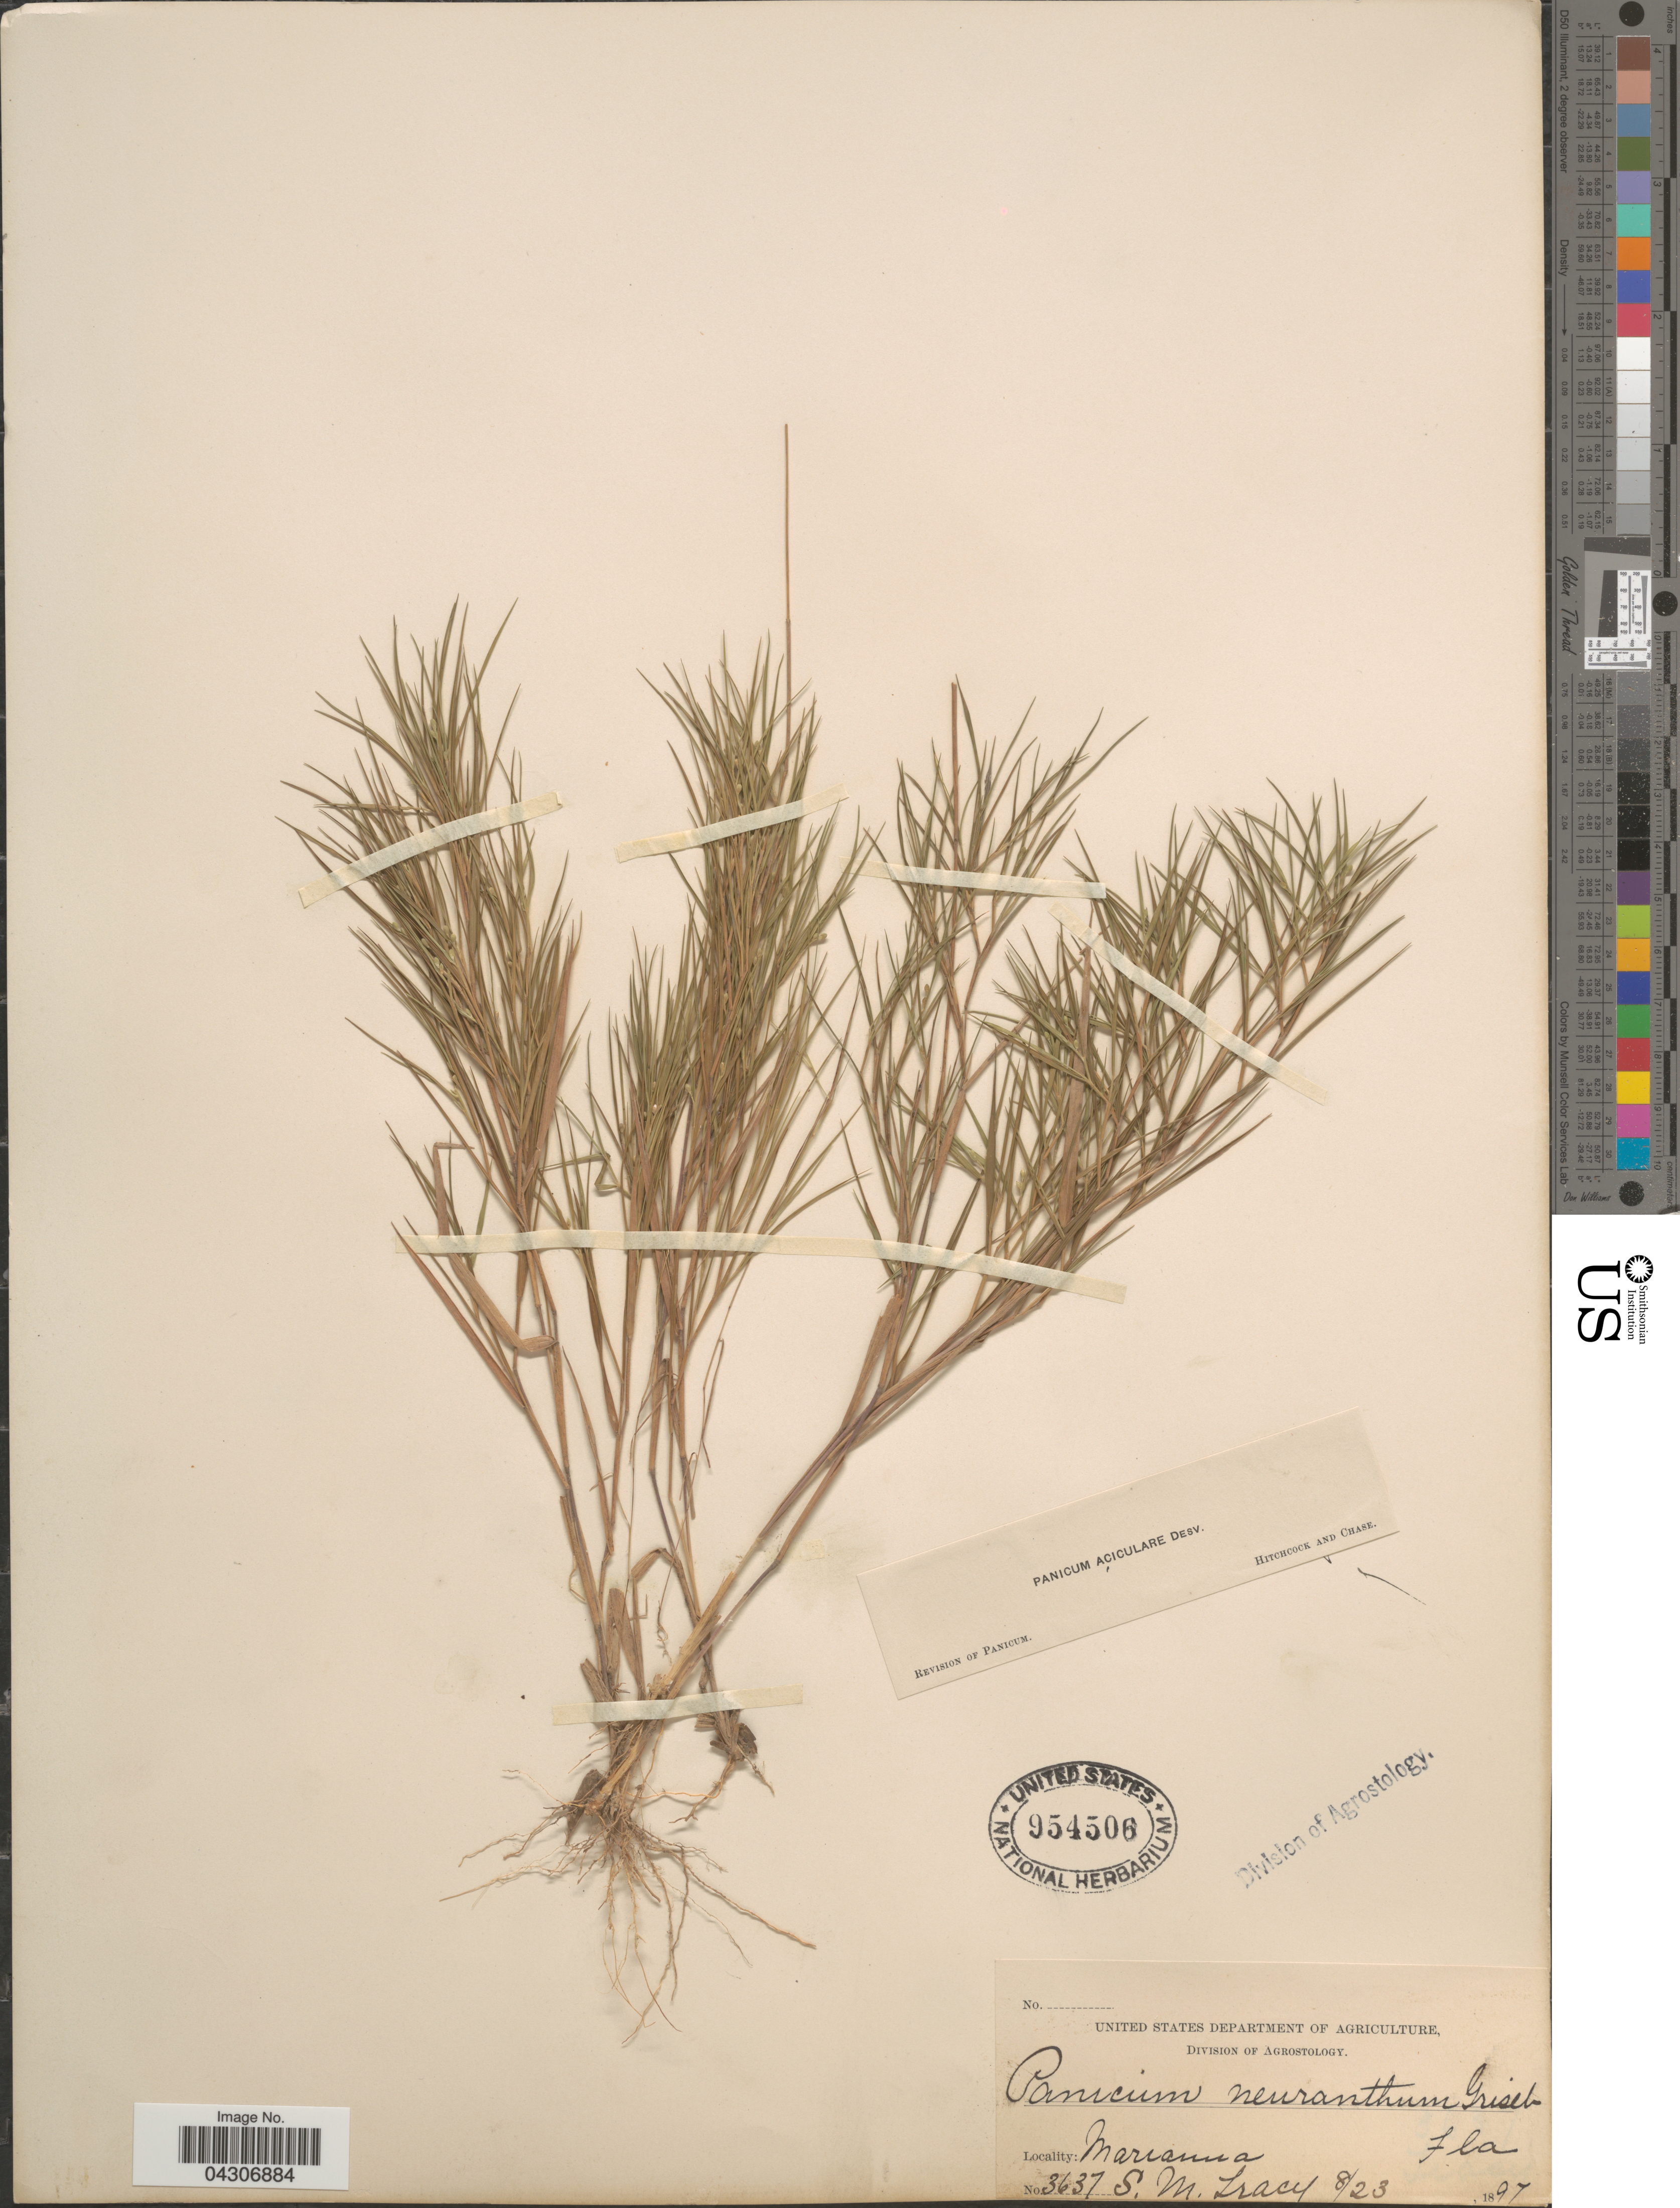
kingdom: Plantae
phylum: Tracheophyta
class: Liliopsida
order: Poales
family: Poaceae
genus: Dichanthelium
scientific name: Dichanthelium aciculare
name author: (Desv. ex Poir.) Gould & C.A. Clark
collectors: S. M. Tracy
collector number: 3637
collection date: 1897-08-23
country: United States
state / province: Florida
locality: Mariana.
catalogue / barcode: US 954506